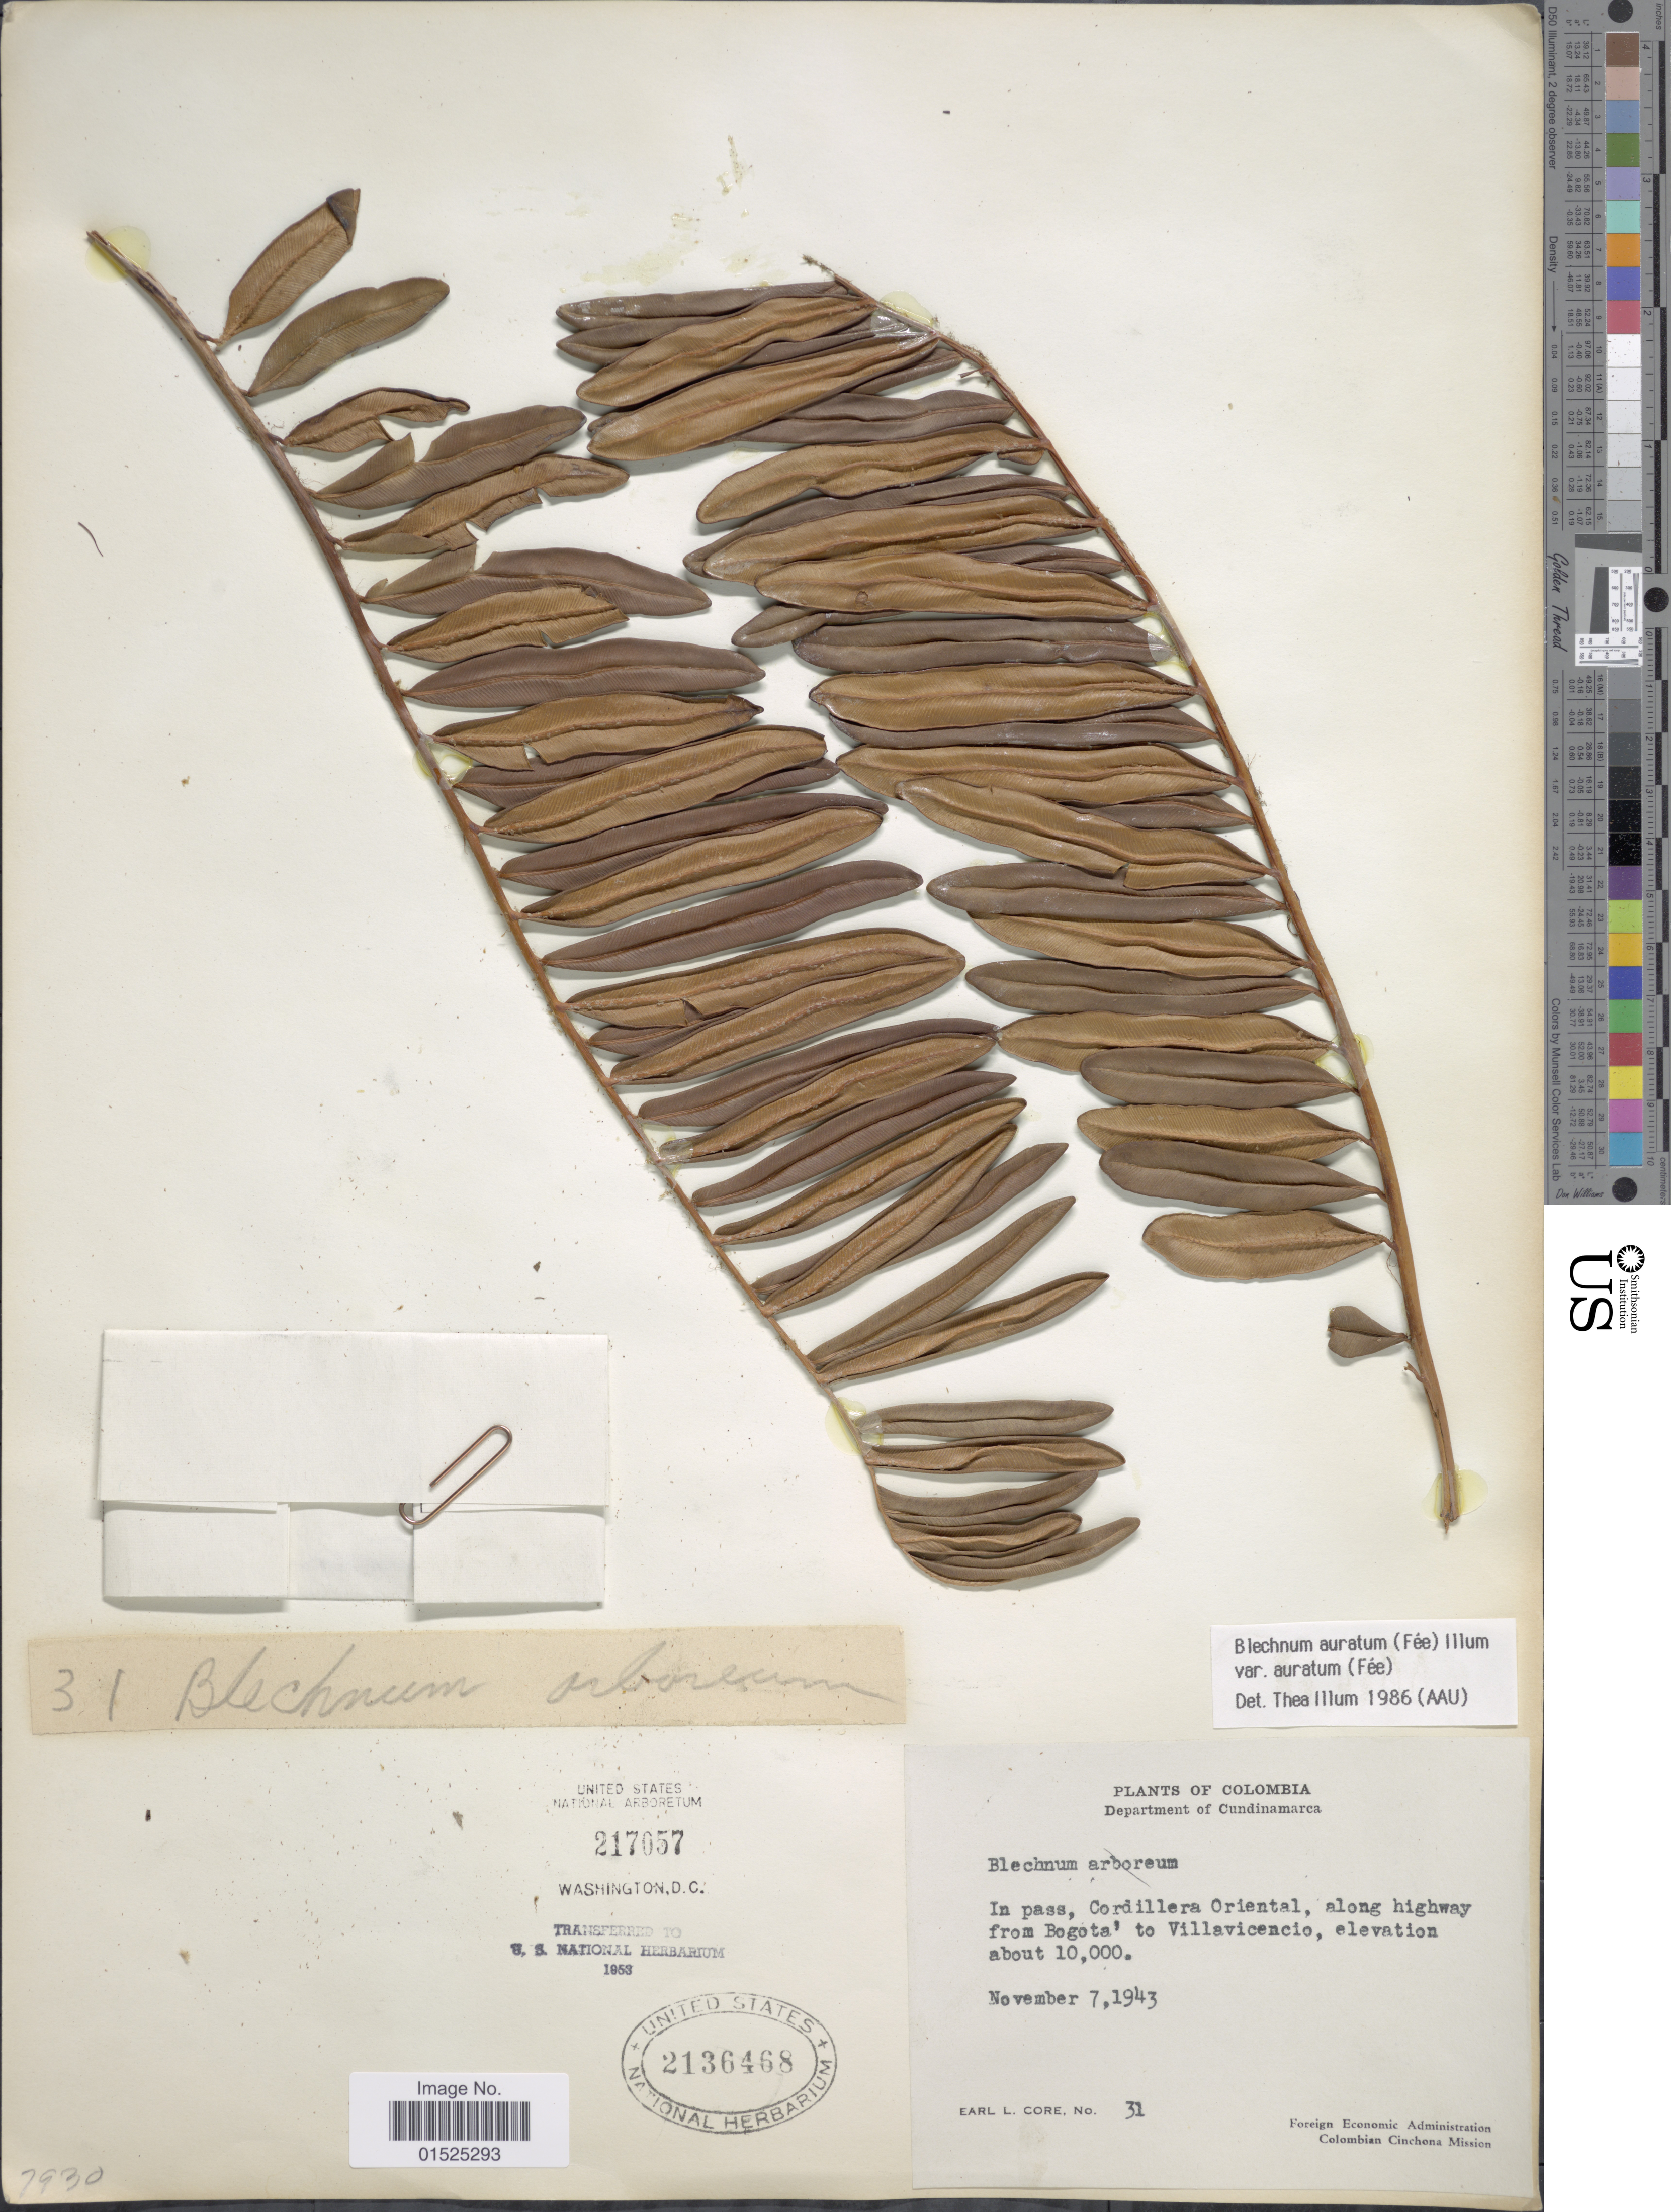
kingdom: Plantae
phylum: Tracheophyta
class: Polypodiopsida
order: Polypodiales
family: Blechnaceae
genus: Blechnum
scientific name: Blechnum auratum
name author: (Fée) R.M. Tryon & Stolze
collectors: E. L. Core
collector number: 31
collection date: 1943-11-07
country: Colombia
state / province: Cundinamarca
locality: Colombia, in pass, Cordillera Oriental, along highway from Bogota to Villavicencio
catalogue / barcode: US 2136468